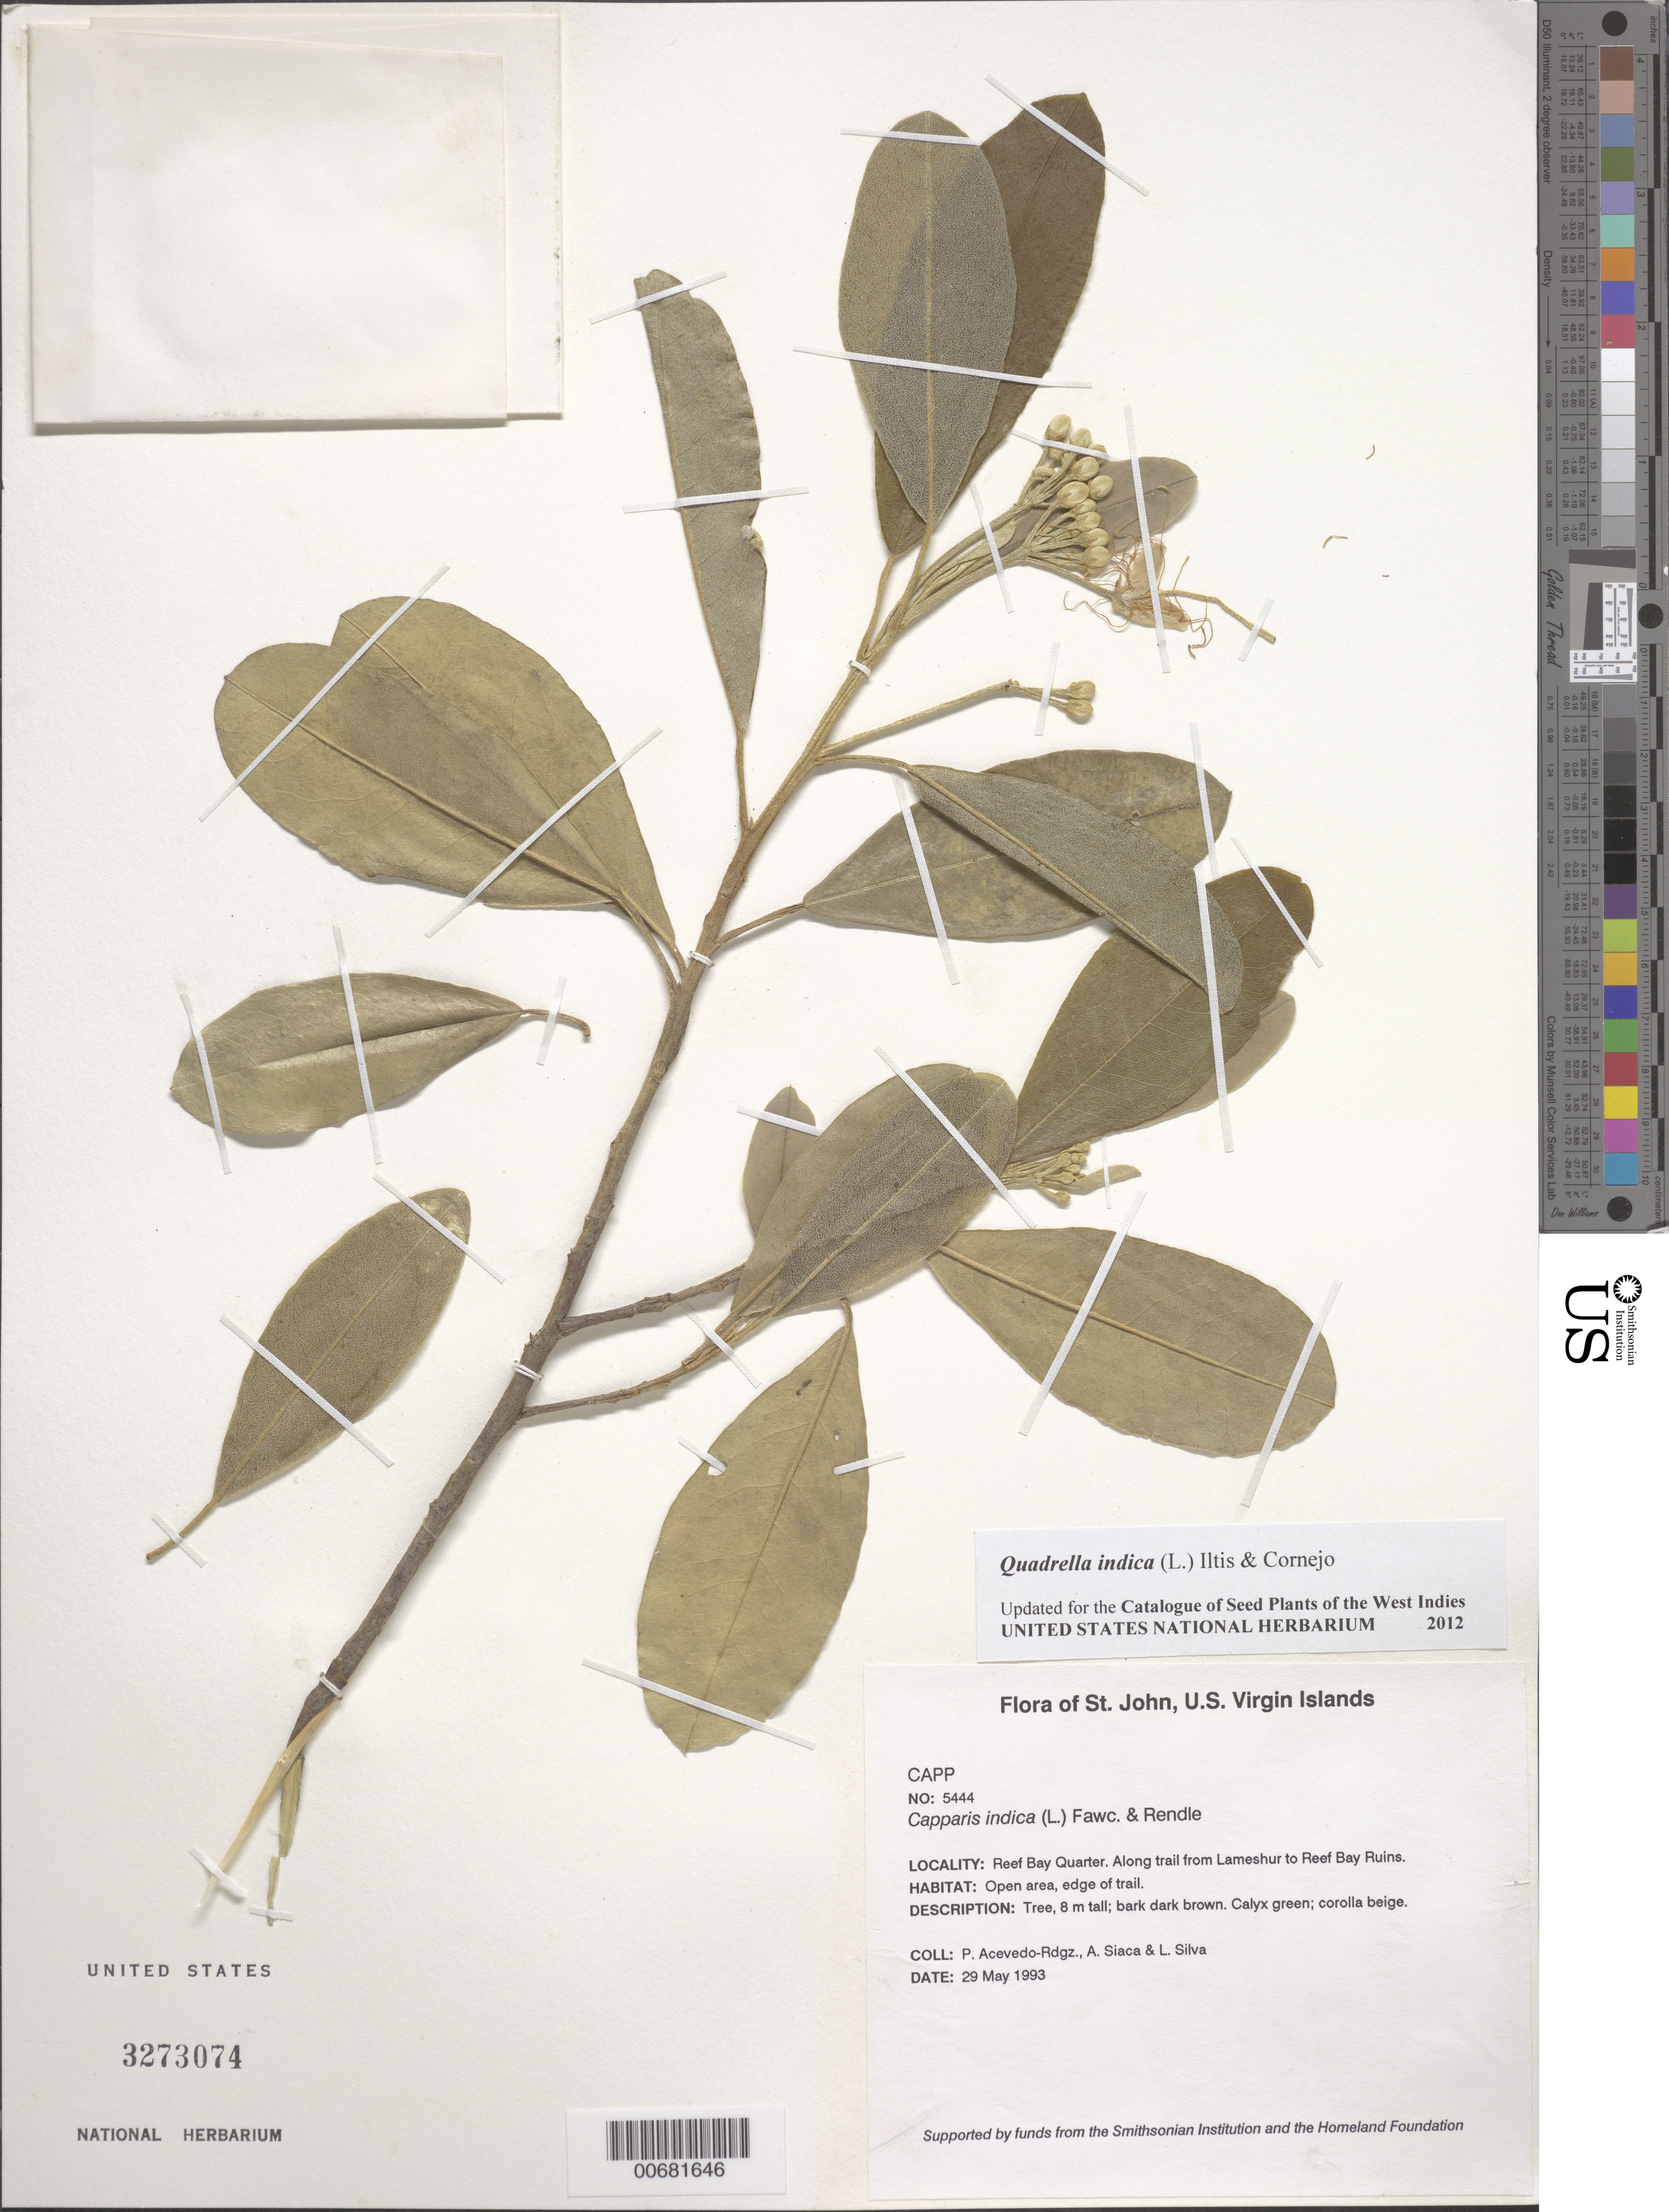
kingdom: Plantae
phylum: Tracheophyta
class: Magnoliopsida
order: Brassicales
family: Capparaceae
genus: Quadrella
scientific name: Quadrella indica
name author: (L.) Iltis & Cornejo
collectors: P. Acevedo-Rodr., A. Siaca & L. Silva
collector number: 5444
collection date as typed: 29 May 1993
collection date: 1993-05-29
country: U.S. Virgin Islands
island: St. John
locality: Reef Bay Quarter. Along trail from Lameshur to Reef Bay Ruins.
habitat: Open area, edge of trail.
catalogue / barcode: US 3273074